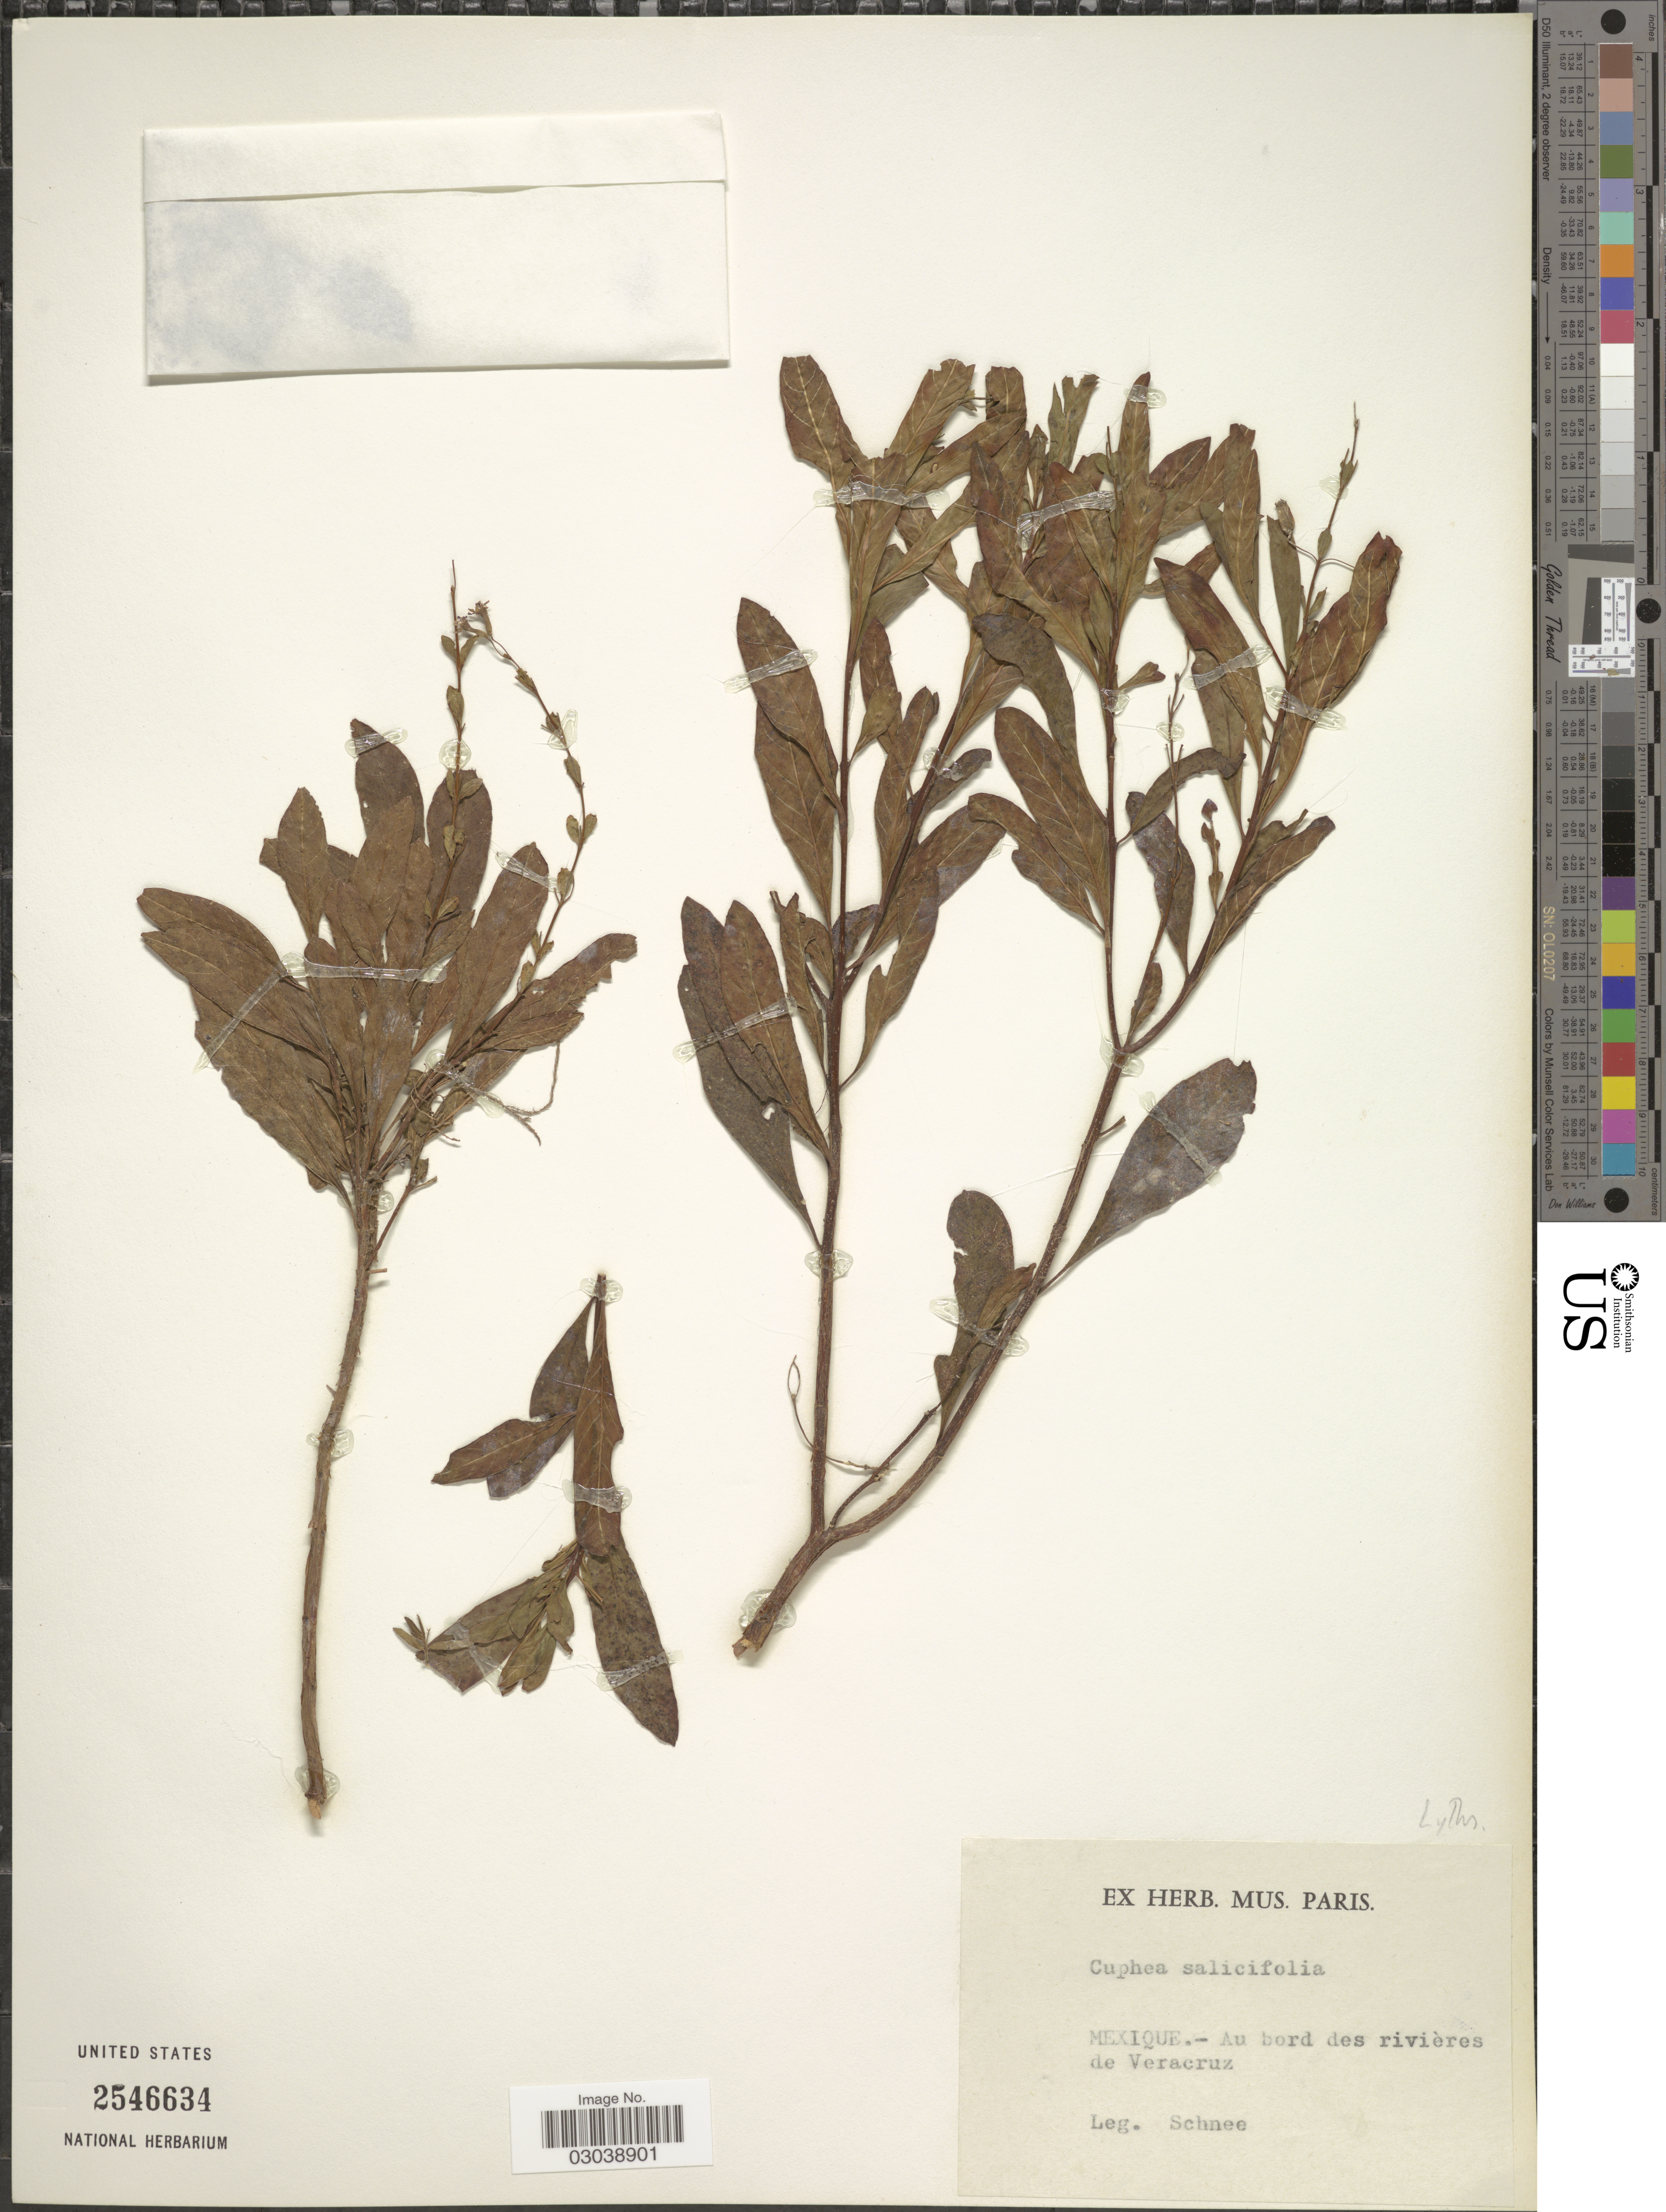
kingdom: Plantae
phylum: Tracheophyta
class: Magnoliopsida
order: Myrtales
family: Lythraceae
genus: Cuphea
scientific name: Cuphea salicifolia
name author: Schltdl. & Cham.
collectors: -- Schnée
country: Mexico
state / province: Veracruz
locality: Au bord des rivières de Veracruz.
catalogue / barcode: US 2546634